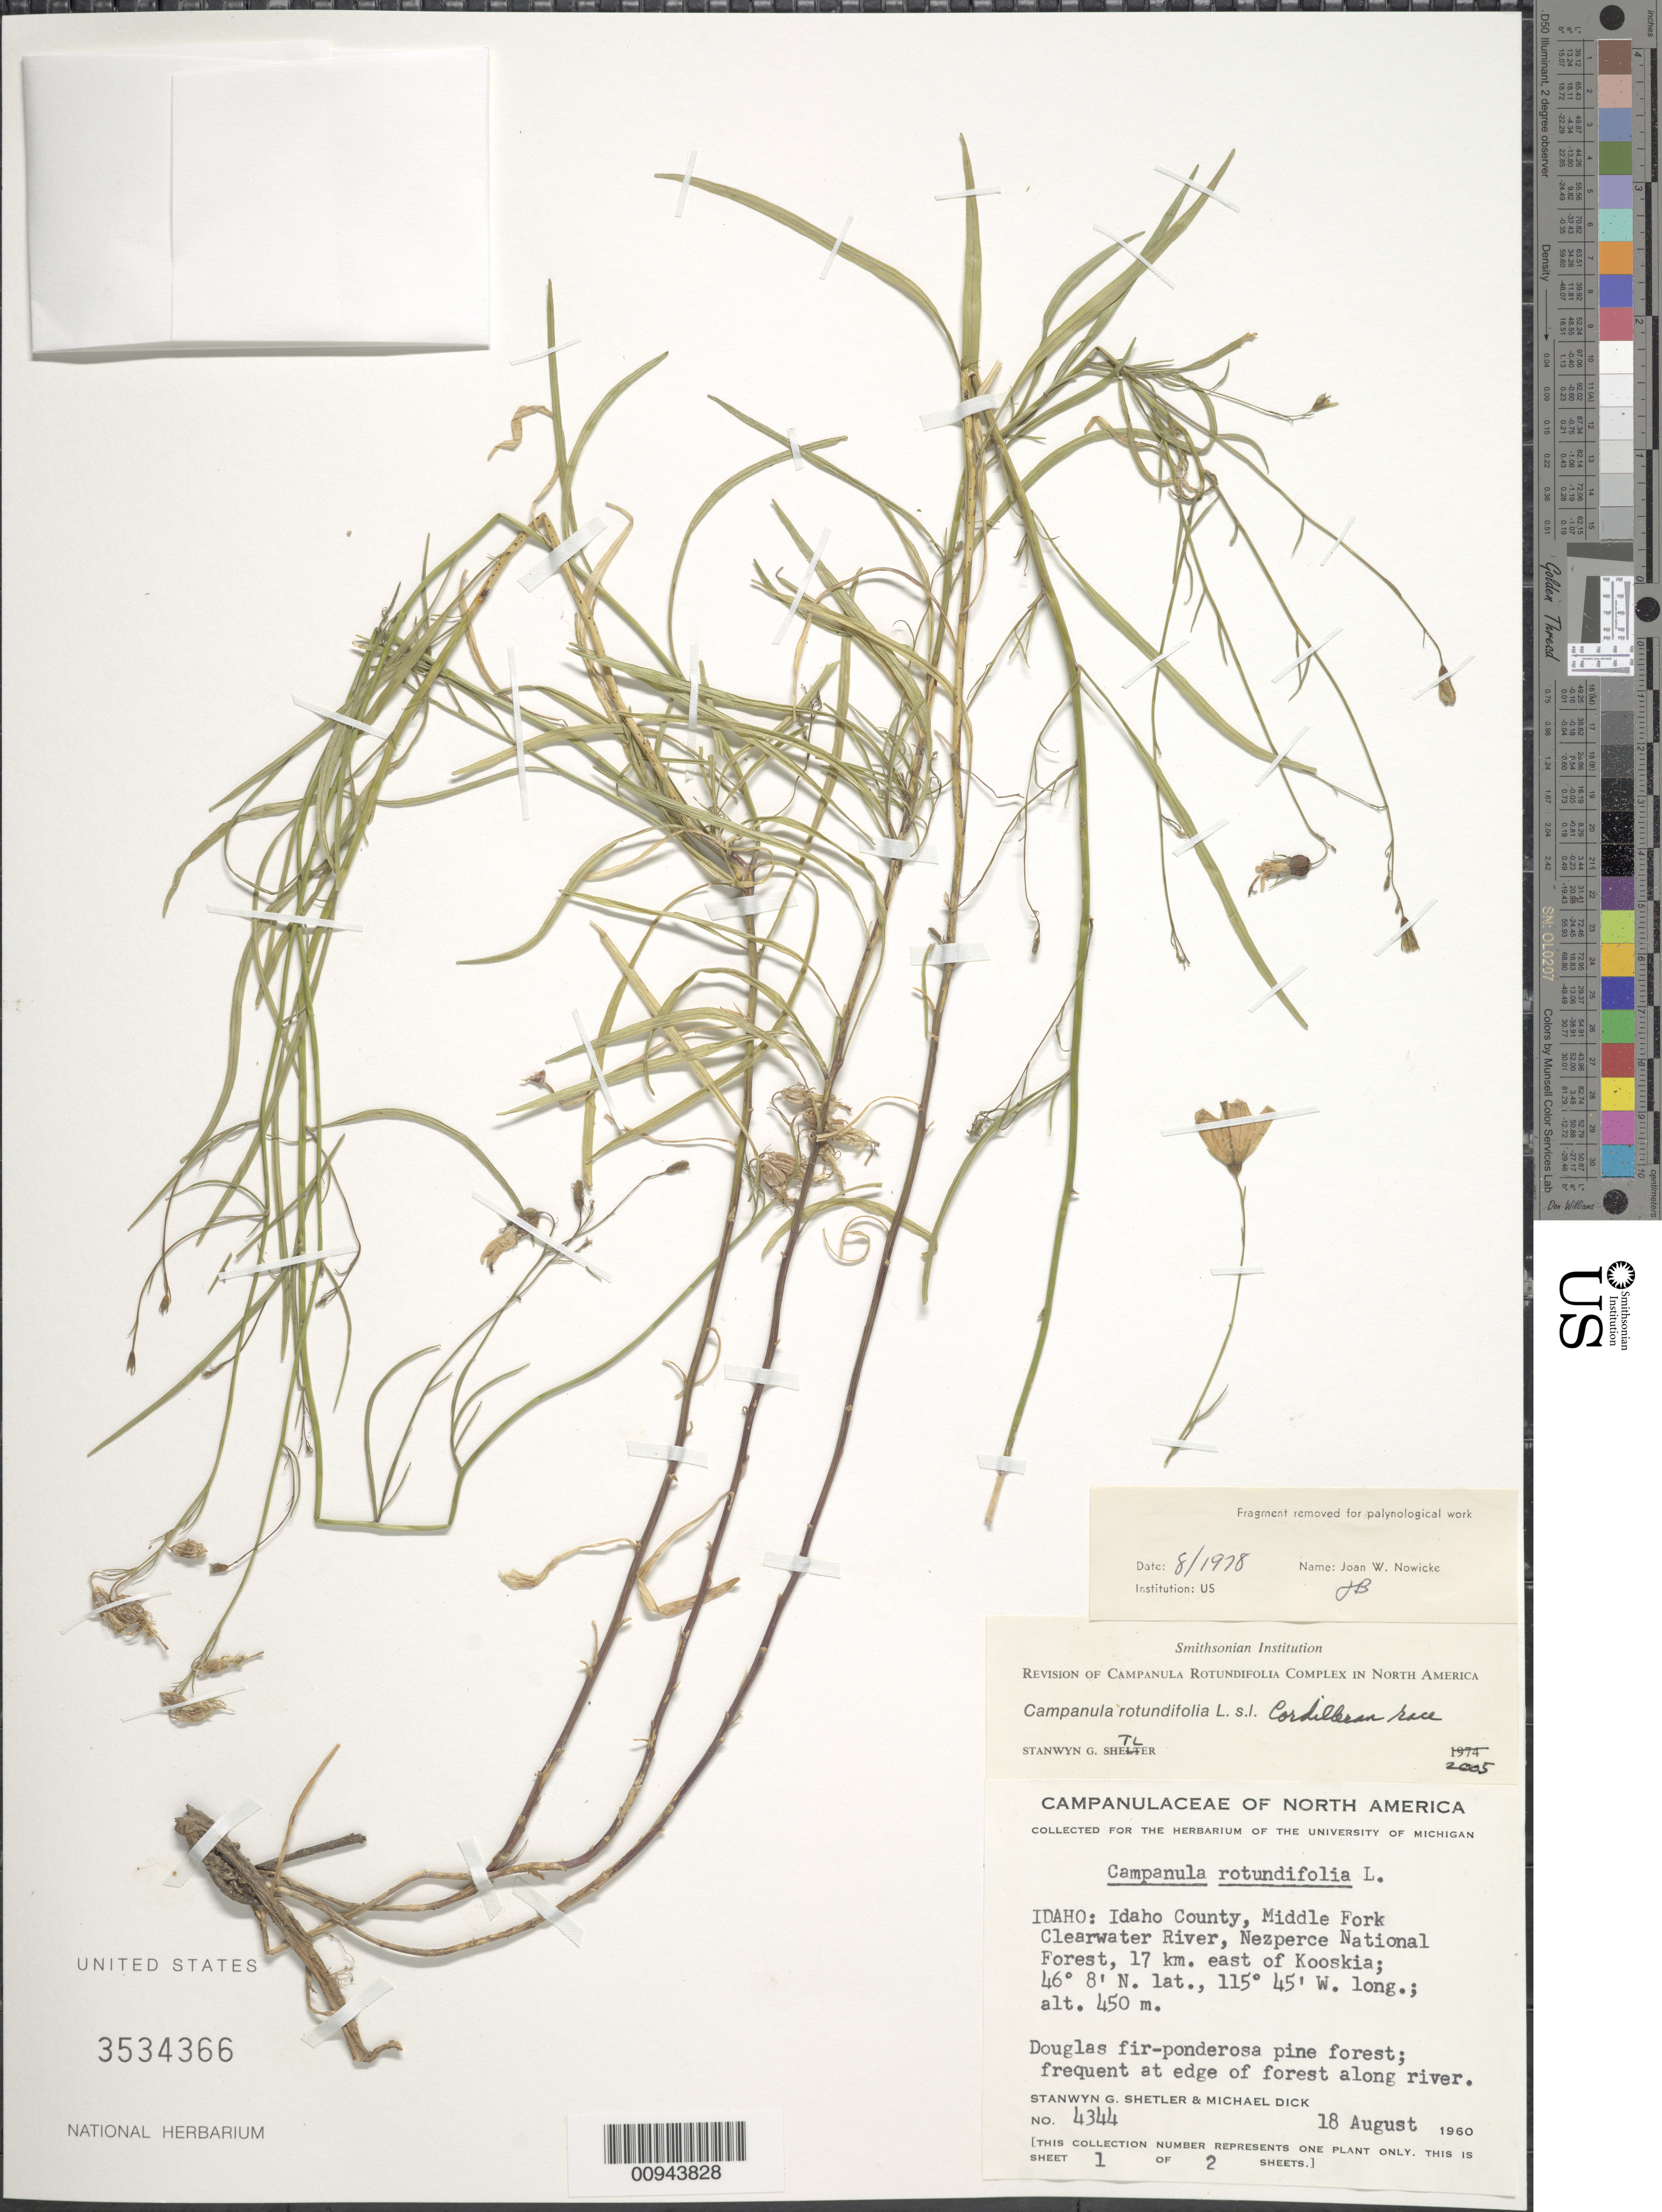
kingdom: Plantae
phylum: Tracheophyta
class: Magnoliopsida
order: Asterales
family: Campanulaceae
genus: Campanula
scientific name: Campanula rotundifolia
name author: L.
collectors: S. Shetler & M. Dick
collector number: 4344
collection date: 1960-08-18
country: United States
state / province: Idaho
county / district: Idaho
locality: Middle Fork Clearwater River, Nezperce National Forest, 17 km. east of Kooskia, frequent at edge of forest along river.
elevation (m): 450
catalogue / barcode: US 3534366